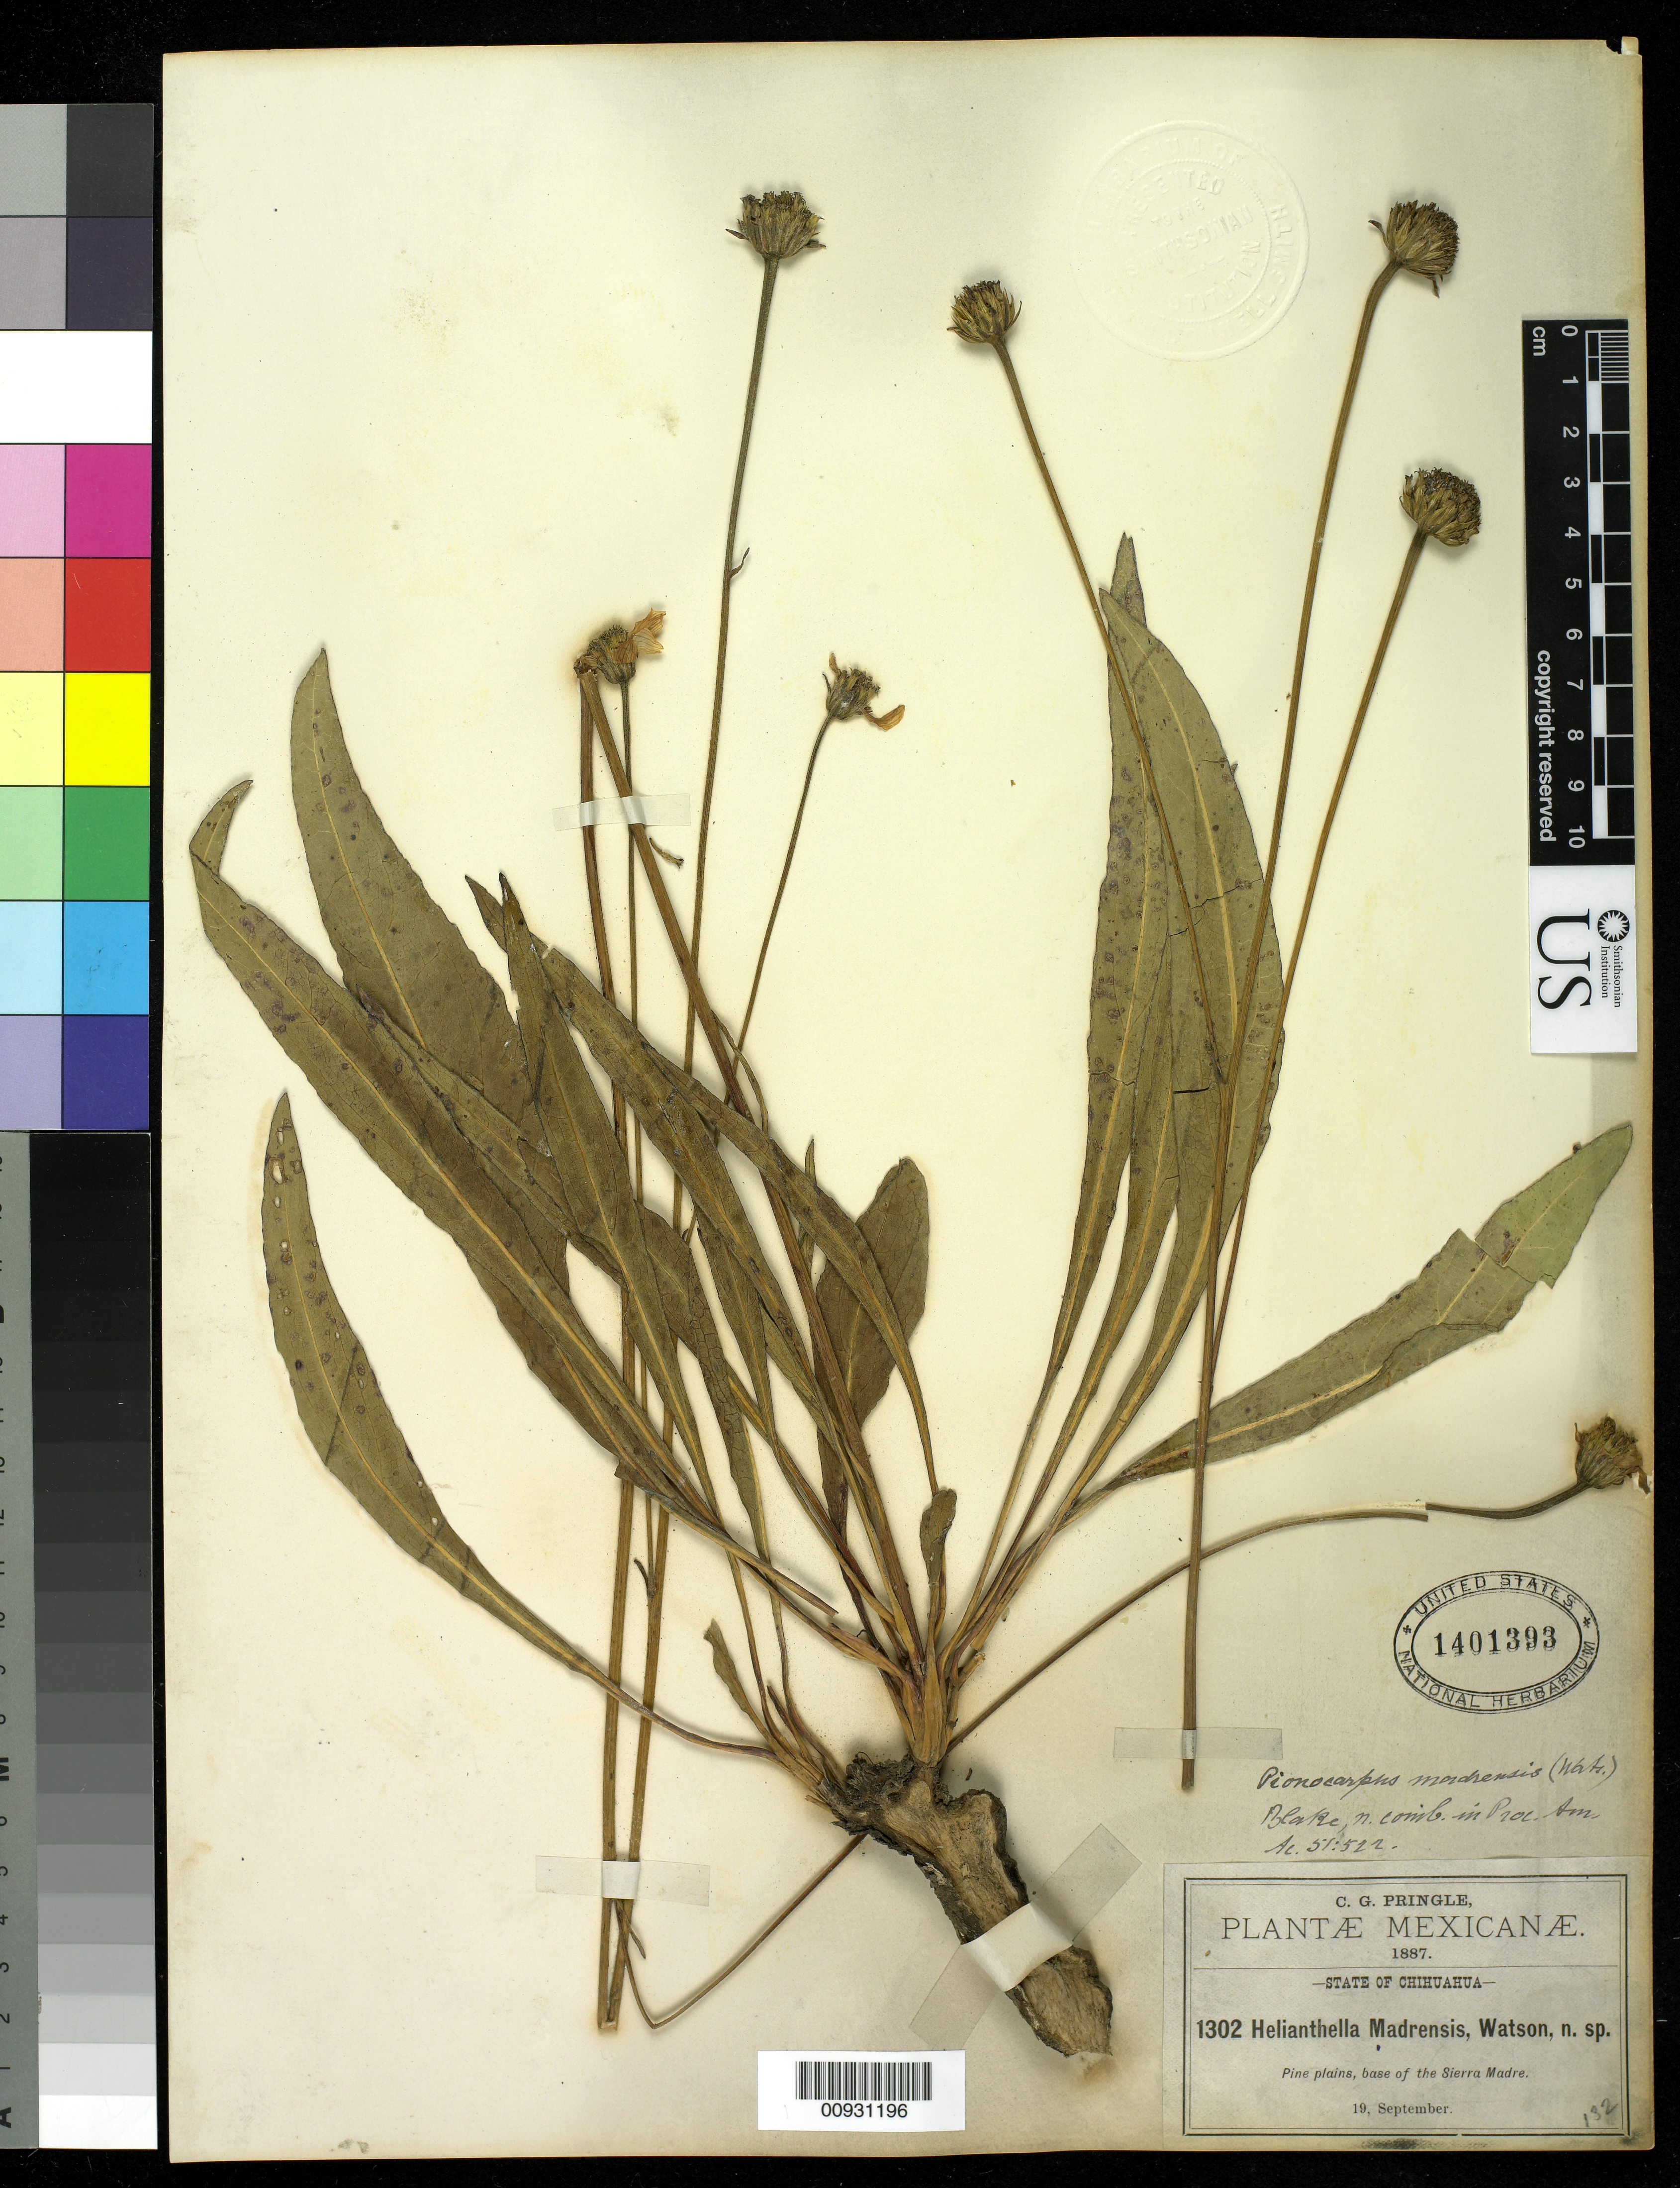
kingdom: Plantae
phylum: Tracheophyta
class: Magnoliopsida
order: Asterales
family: Asteraceae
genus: Helianthella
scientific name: Helianthella madrensis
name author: S. Watson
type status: Isotype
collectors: C. G. Pringle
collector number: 1302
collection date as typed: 19 Sep 1887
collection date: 1887-09-19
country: Mexico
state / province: Chihuahua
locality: Base of Sierra Madre.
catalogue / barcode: US 1401393